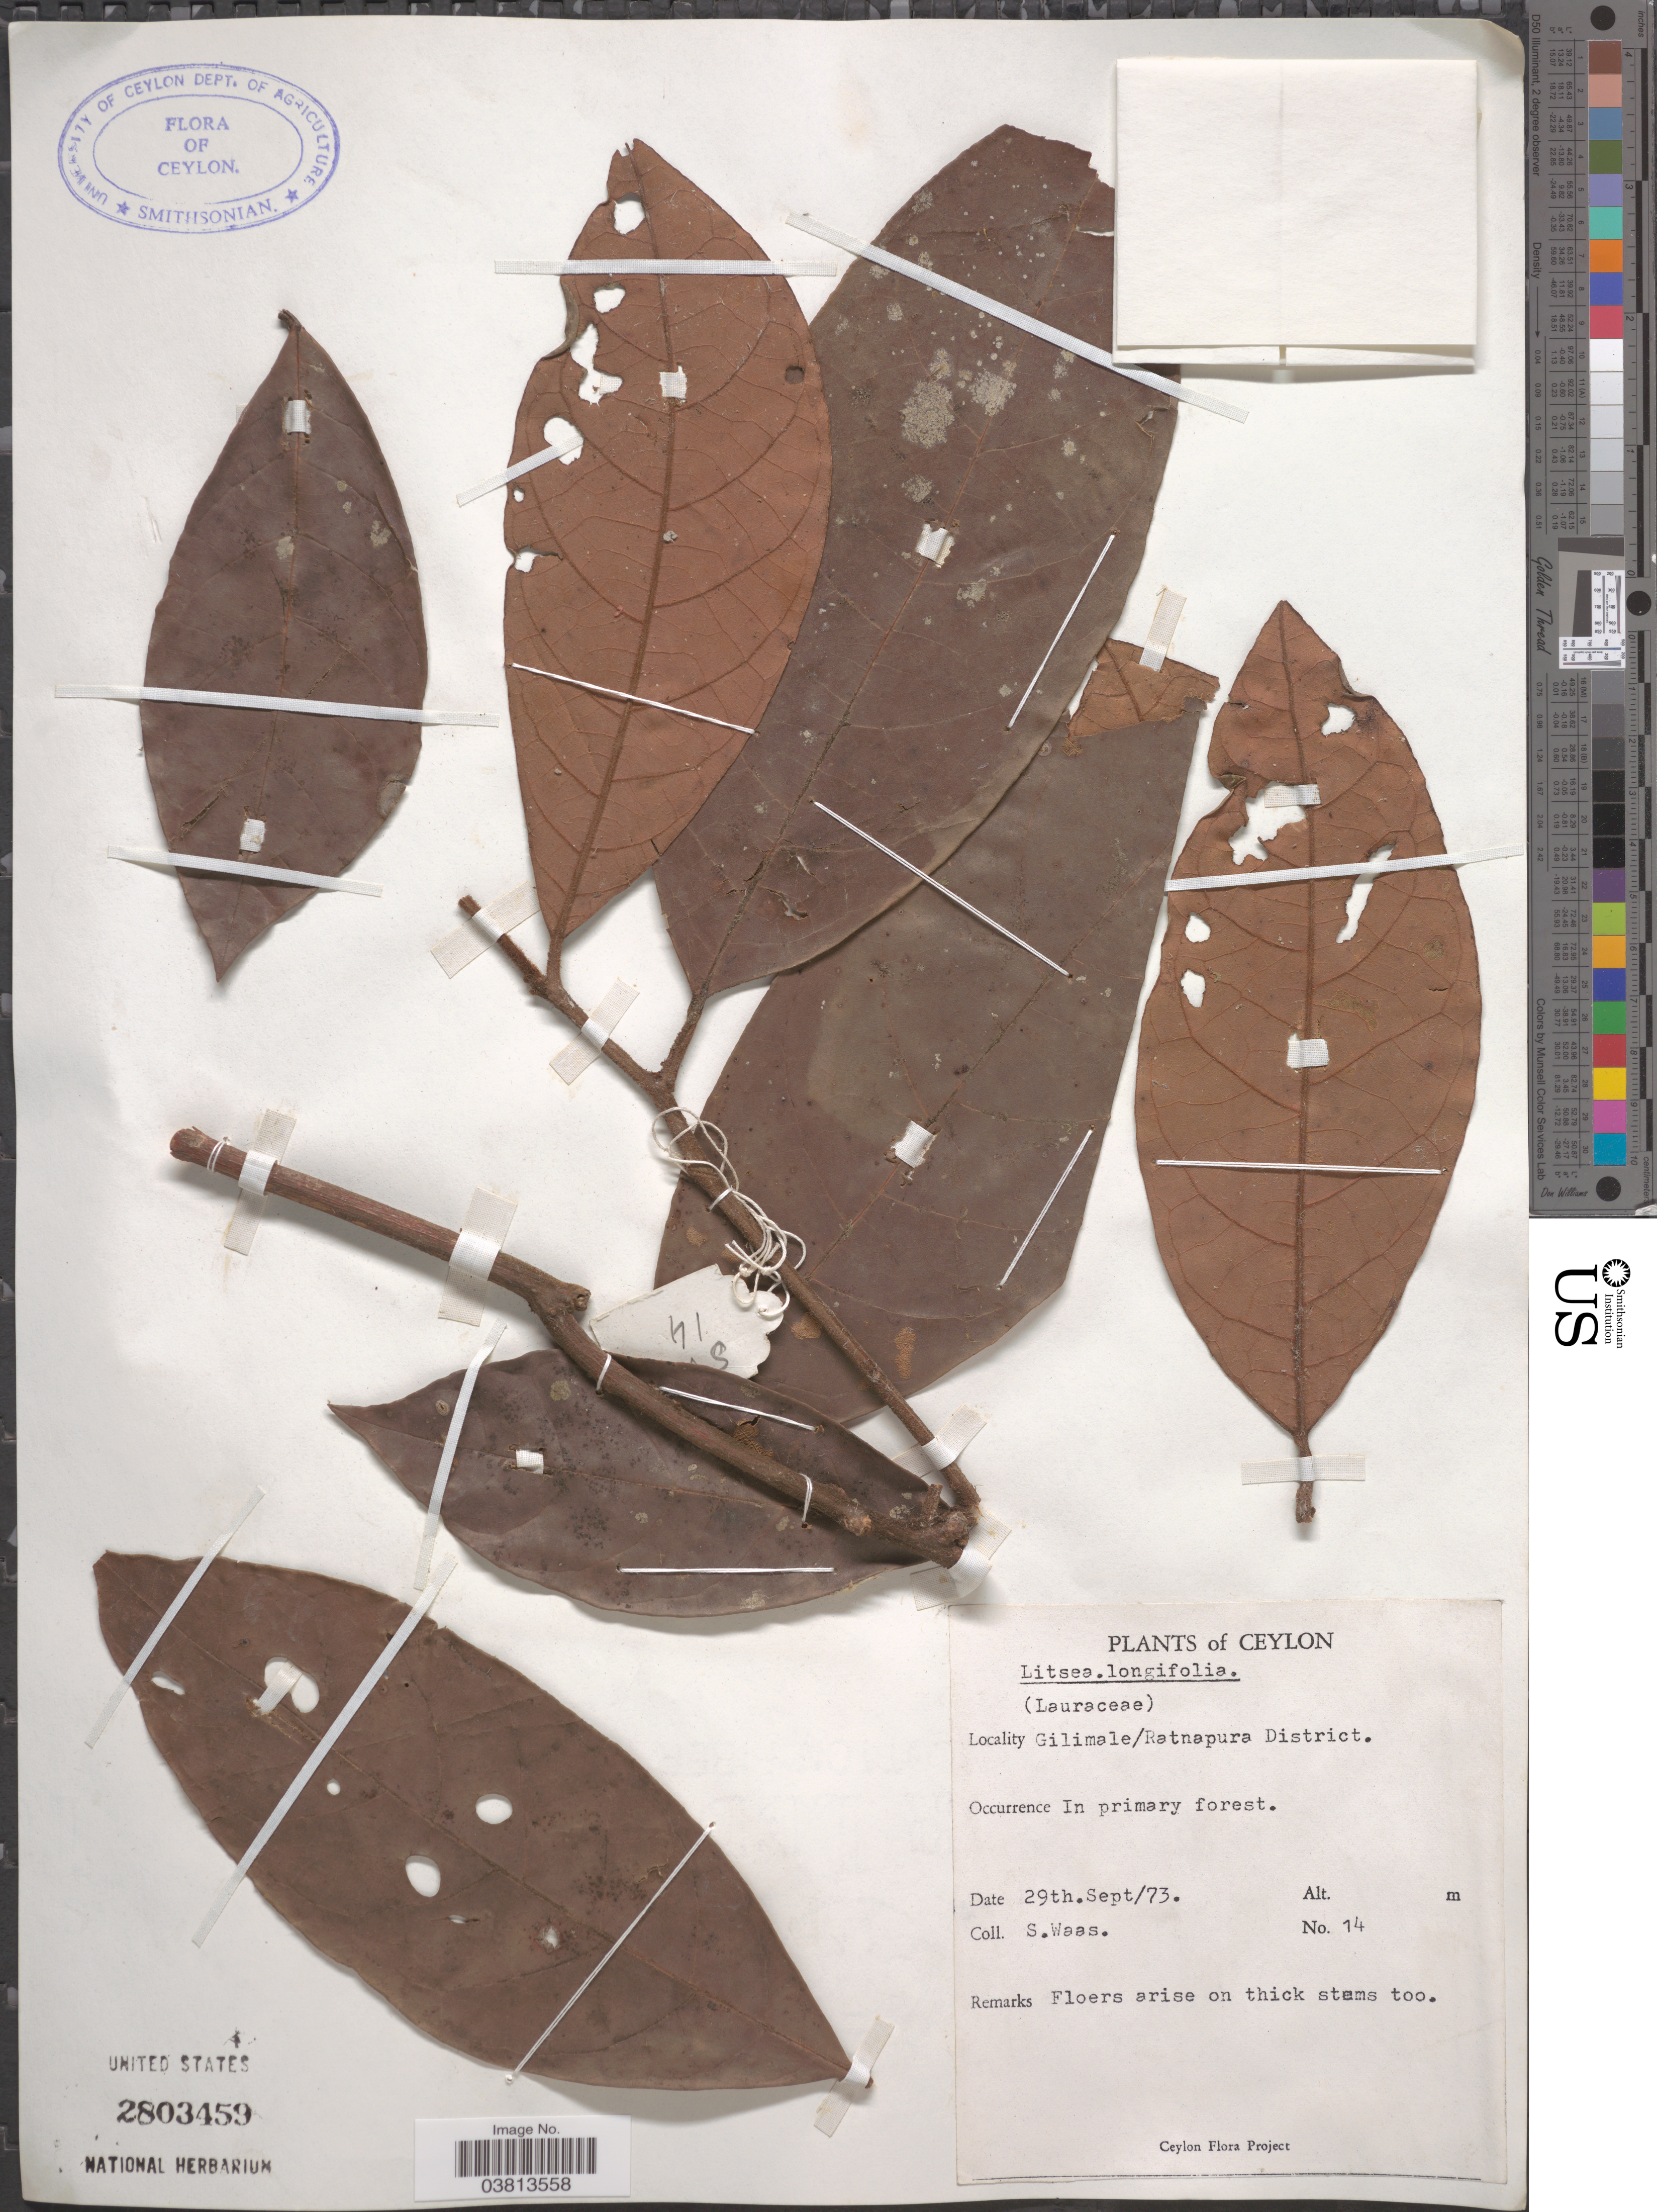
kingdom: Plantae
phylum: Tracheophyta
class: Magnoliopsida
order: Laurales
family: Lauraceae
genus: Litsea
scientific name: Litsea longifolia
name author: (Nees) Trimen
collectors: S. Waas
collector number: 14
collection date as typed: Transcribed d/m/y: 29/9/73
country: Sri Lanka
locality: Ceylon. Gilimale/Ratnapura District.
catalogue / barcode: US 2803459